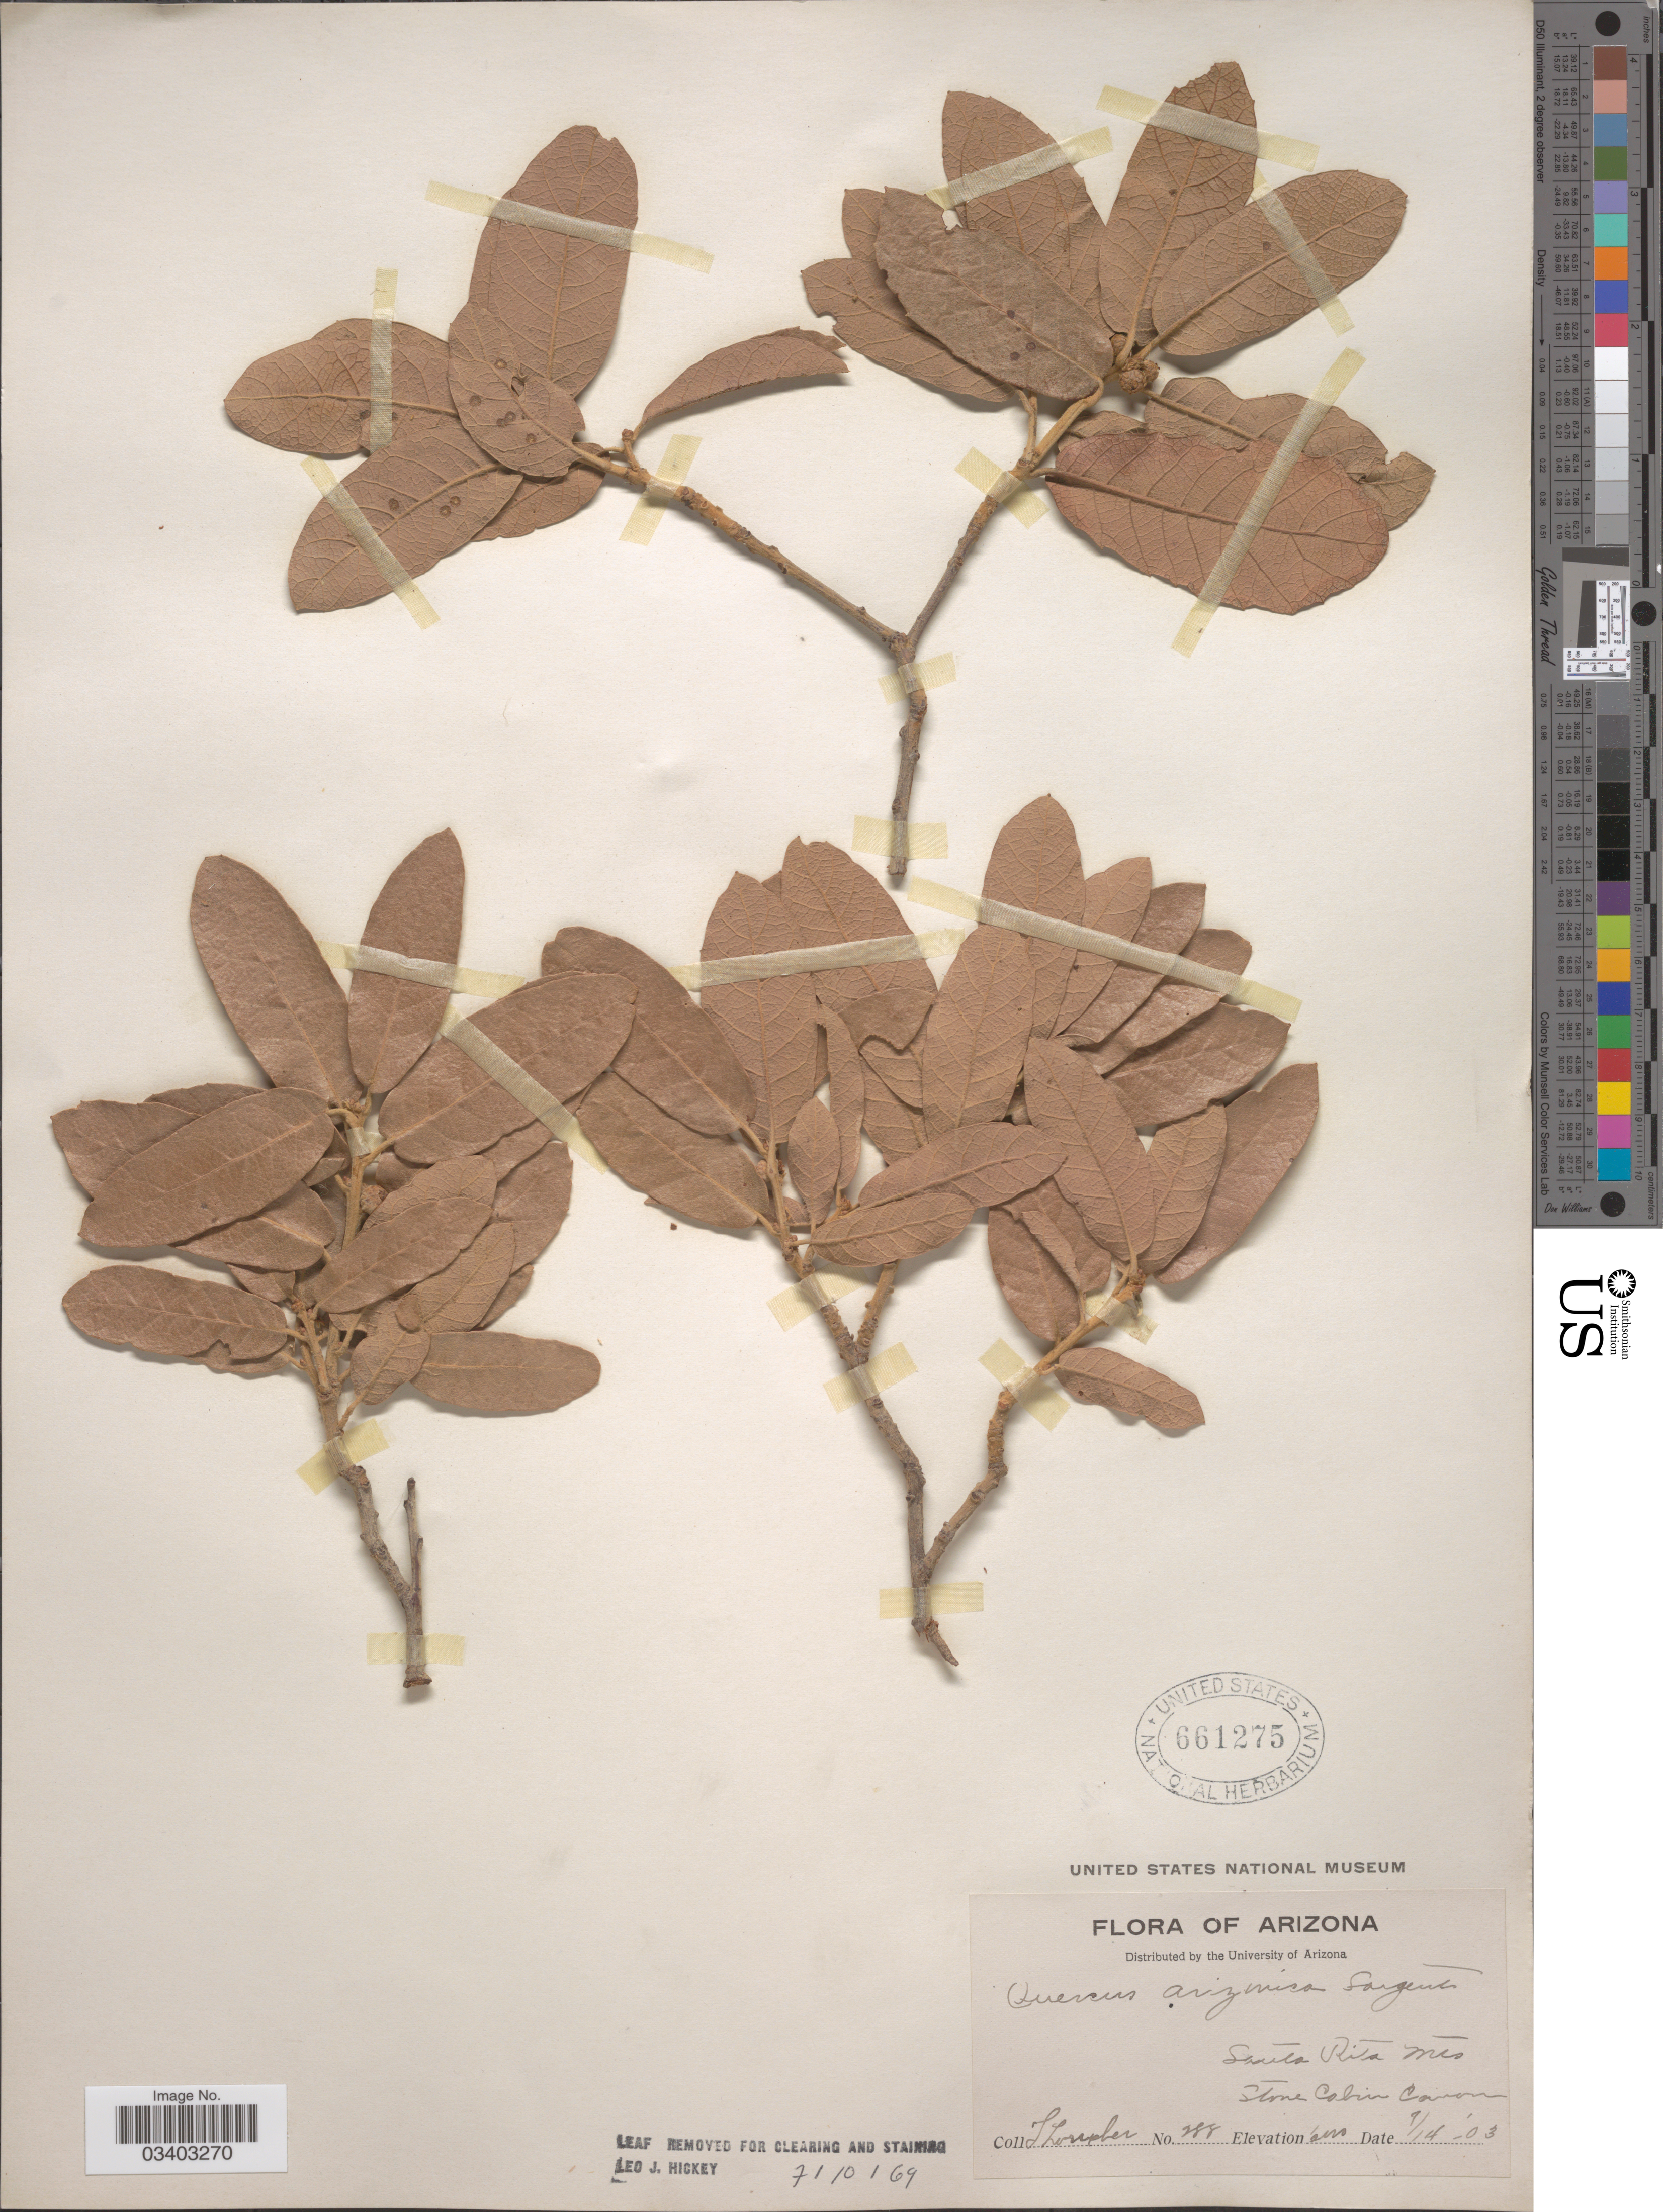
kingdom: Plantae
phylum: Tracheophyta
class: Magnoliopsida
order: Fagales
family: Fagaceae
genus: Quercus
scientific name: Quercus arizonica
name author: Sarg.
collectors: -. Thornber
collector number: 288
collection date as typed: Transcribed d/m/y: 14/9/3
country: United States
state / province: Arizona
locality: Santa Rita Mts. Stone Cabin Canon.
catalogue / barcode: US 661275